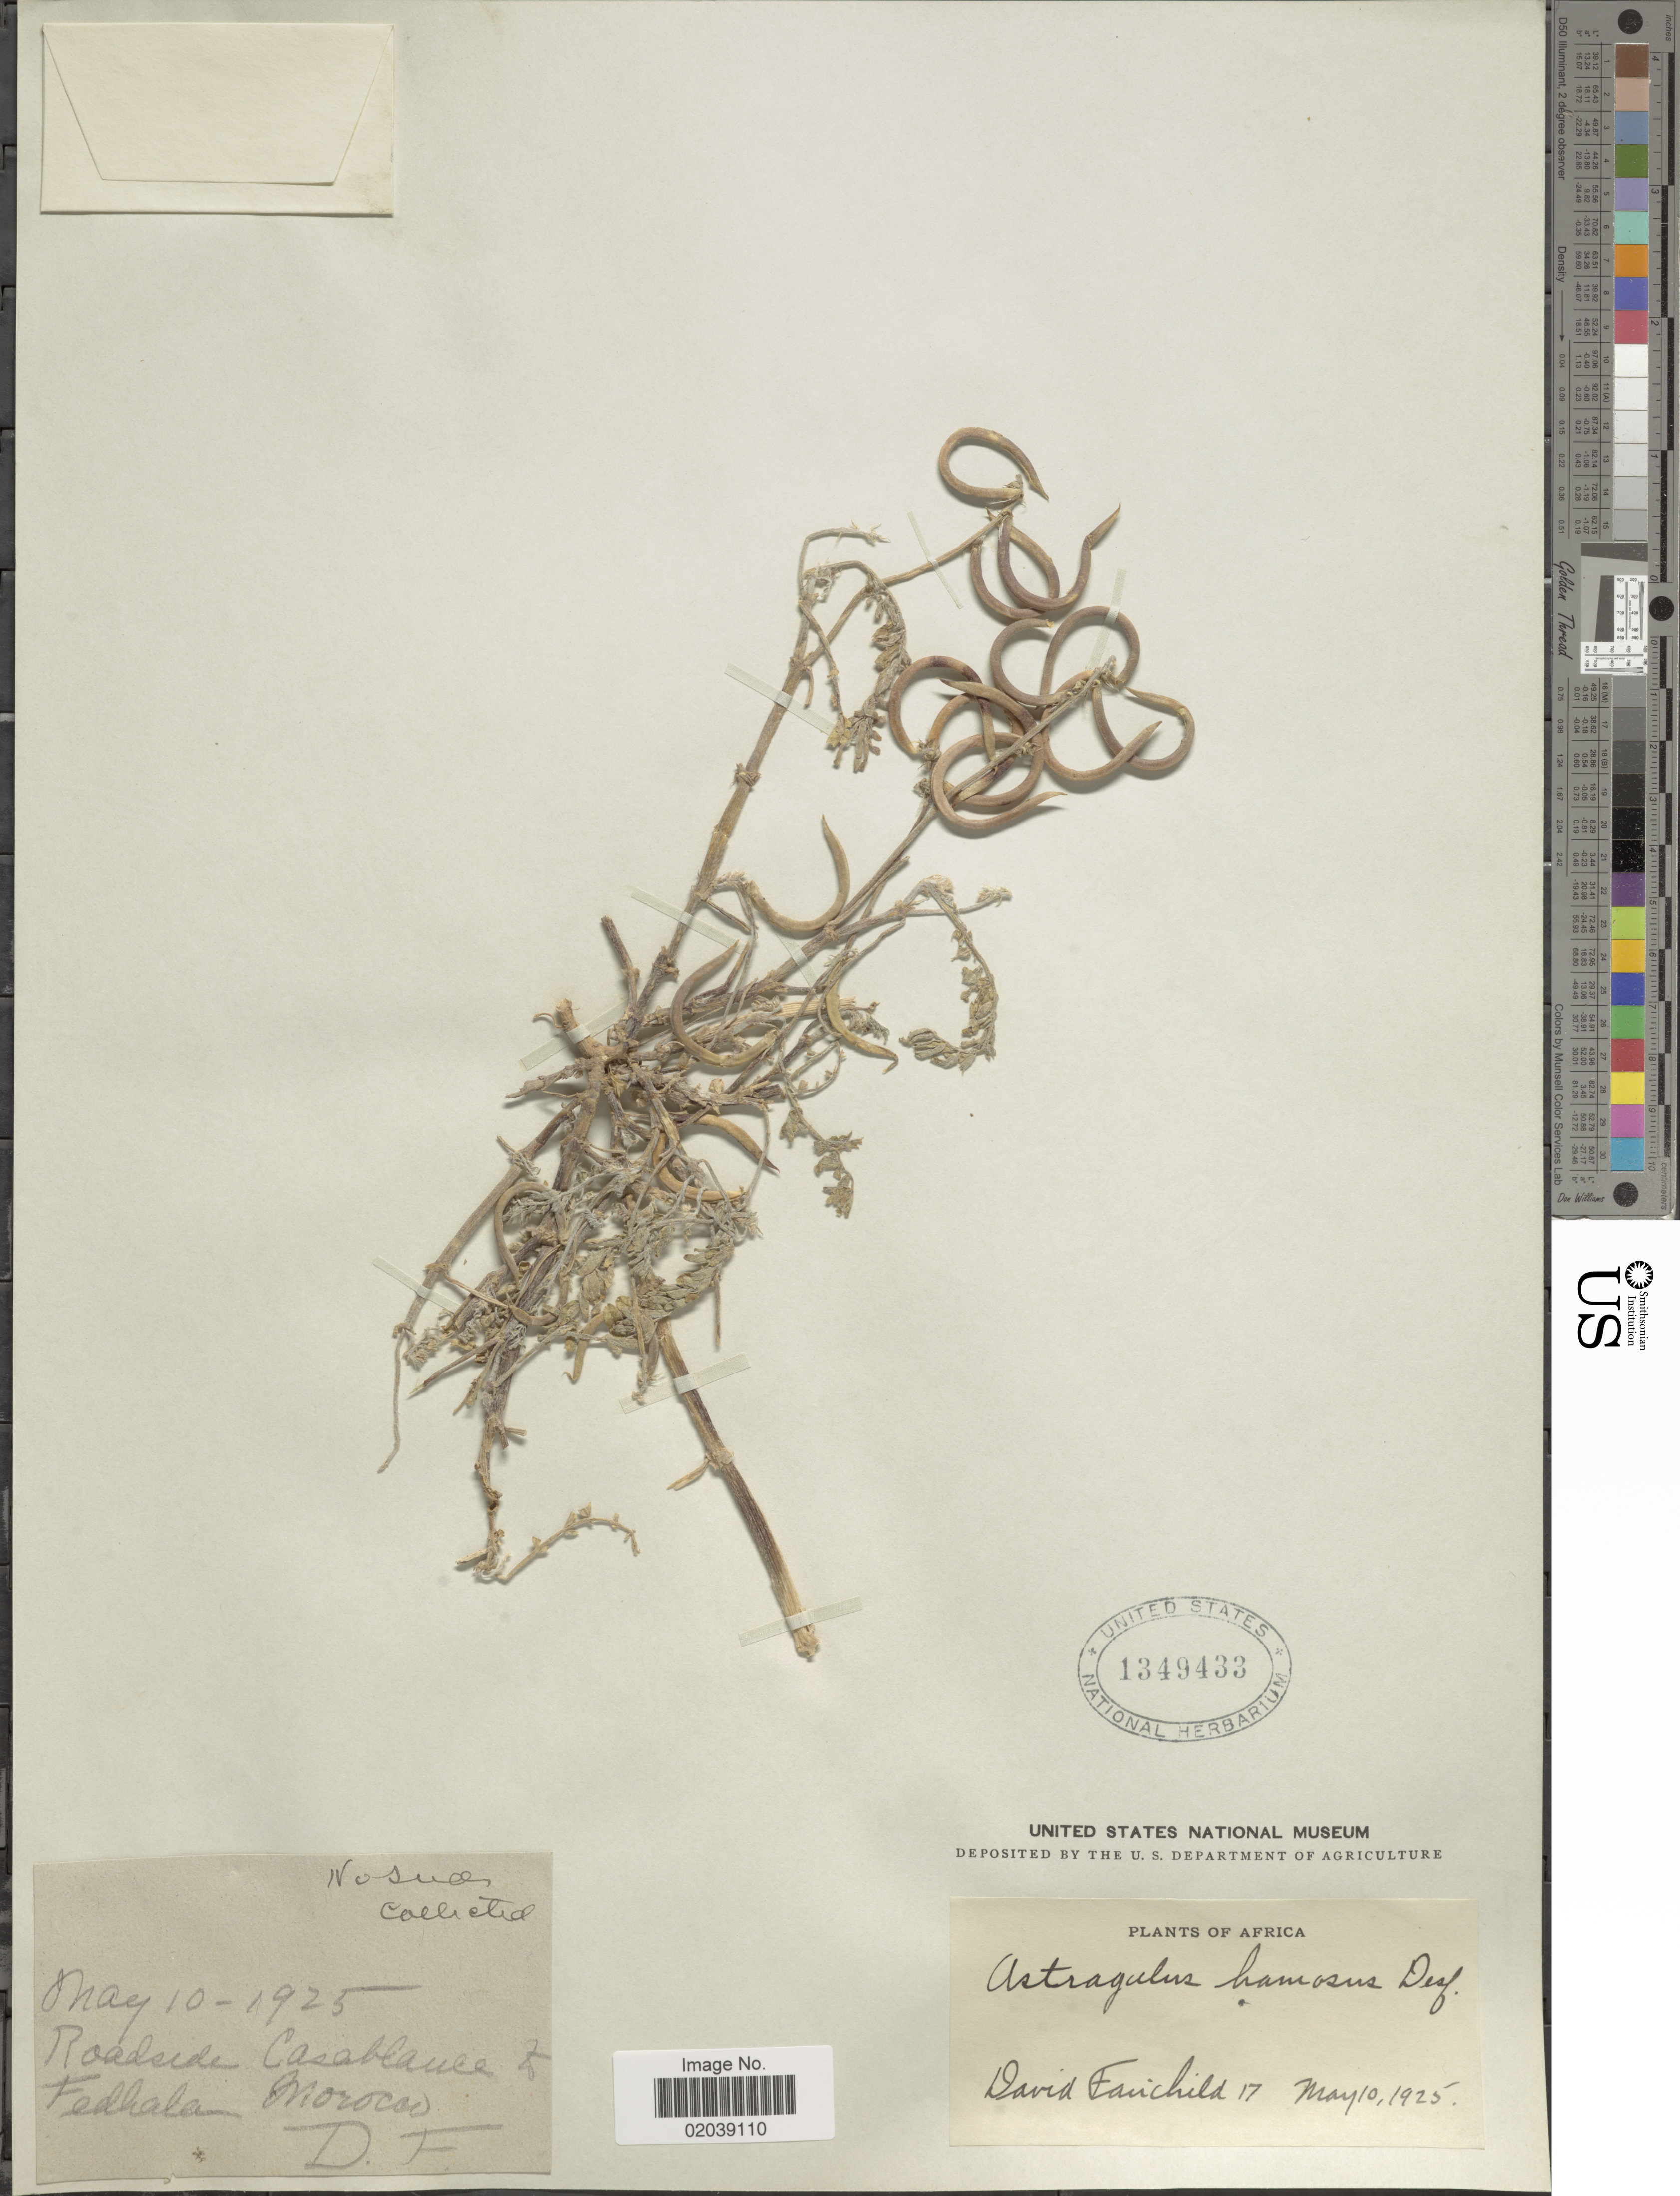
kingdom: Plantae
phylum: Tracheophyta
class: Magnoliopsida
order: Fabales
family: Fabaceae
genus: Astragalus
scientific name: Astragalus hamosus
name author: L.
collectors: D. Fairchild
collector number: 17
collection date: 1925-05-10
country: Morocco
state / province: Grand Casablanca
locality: Roadside Casablanca to Fedhala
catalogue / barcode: US 1349433